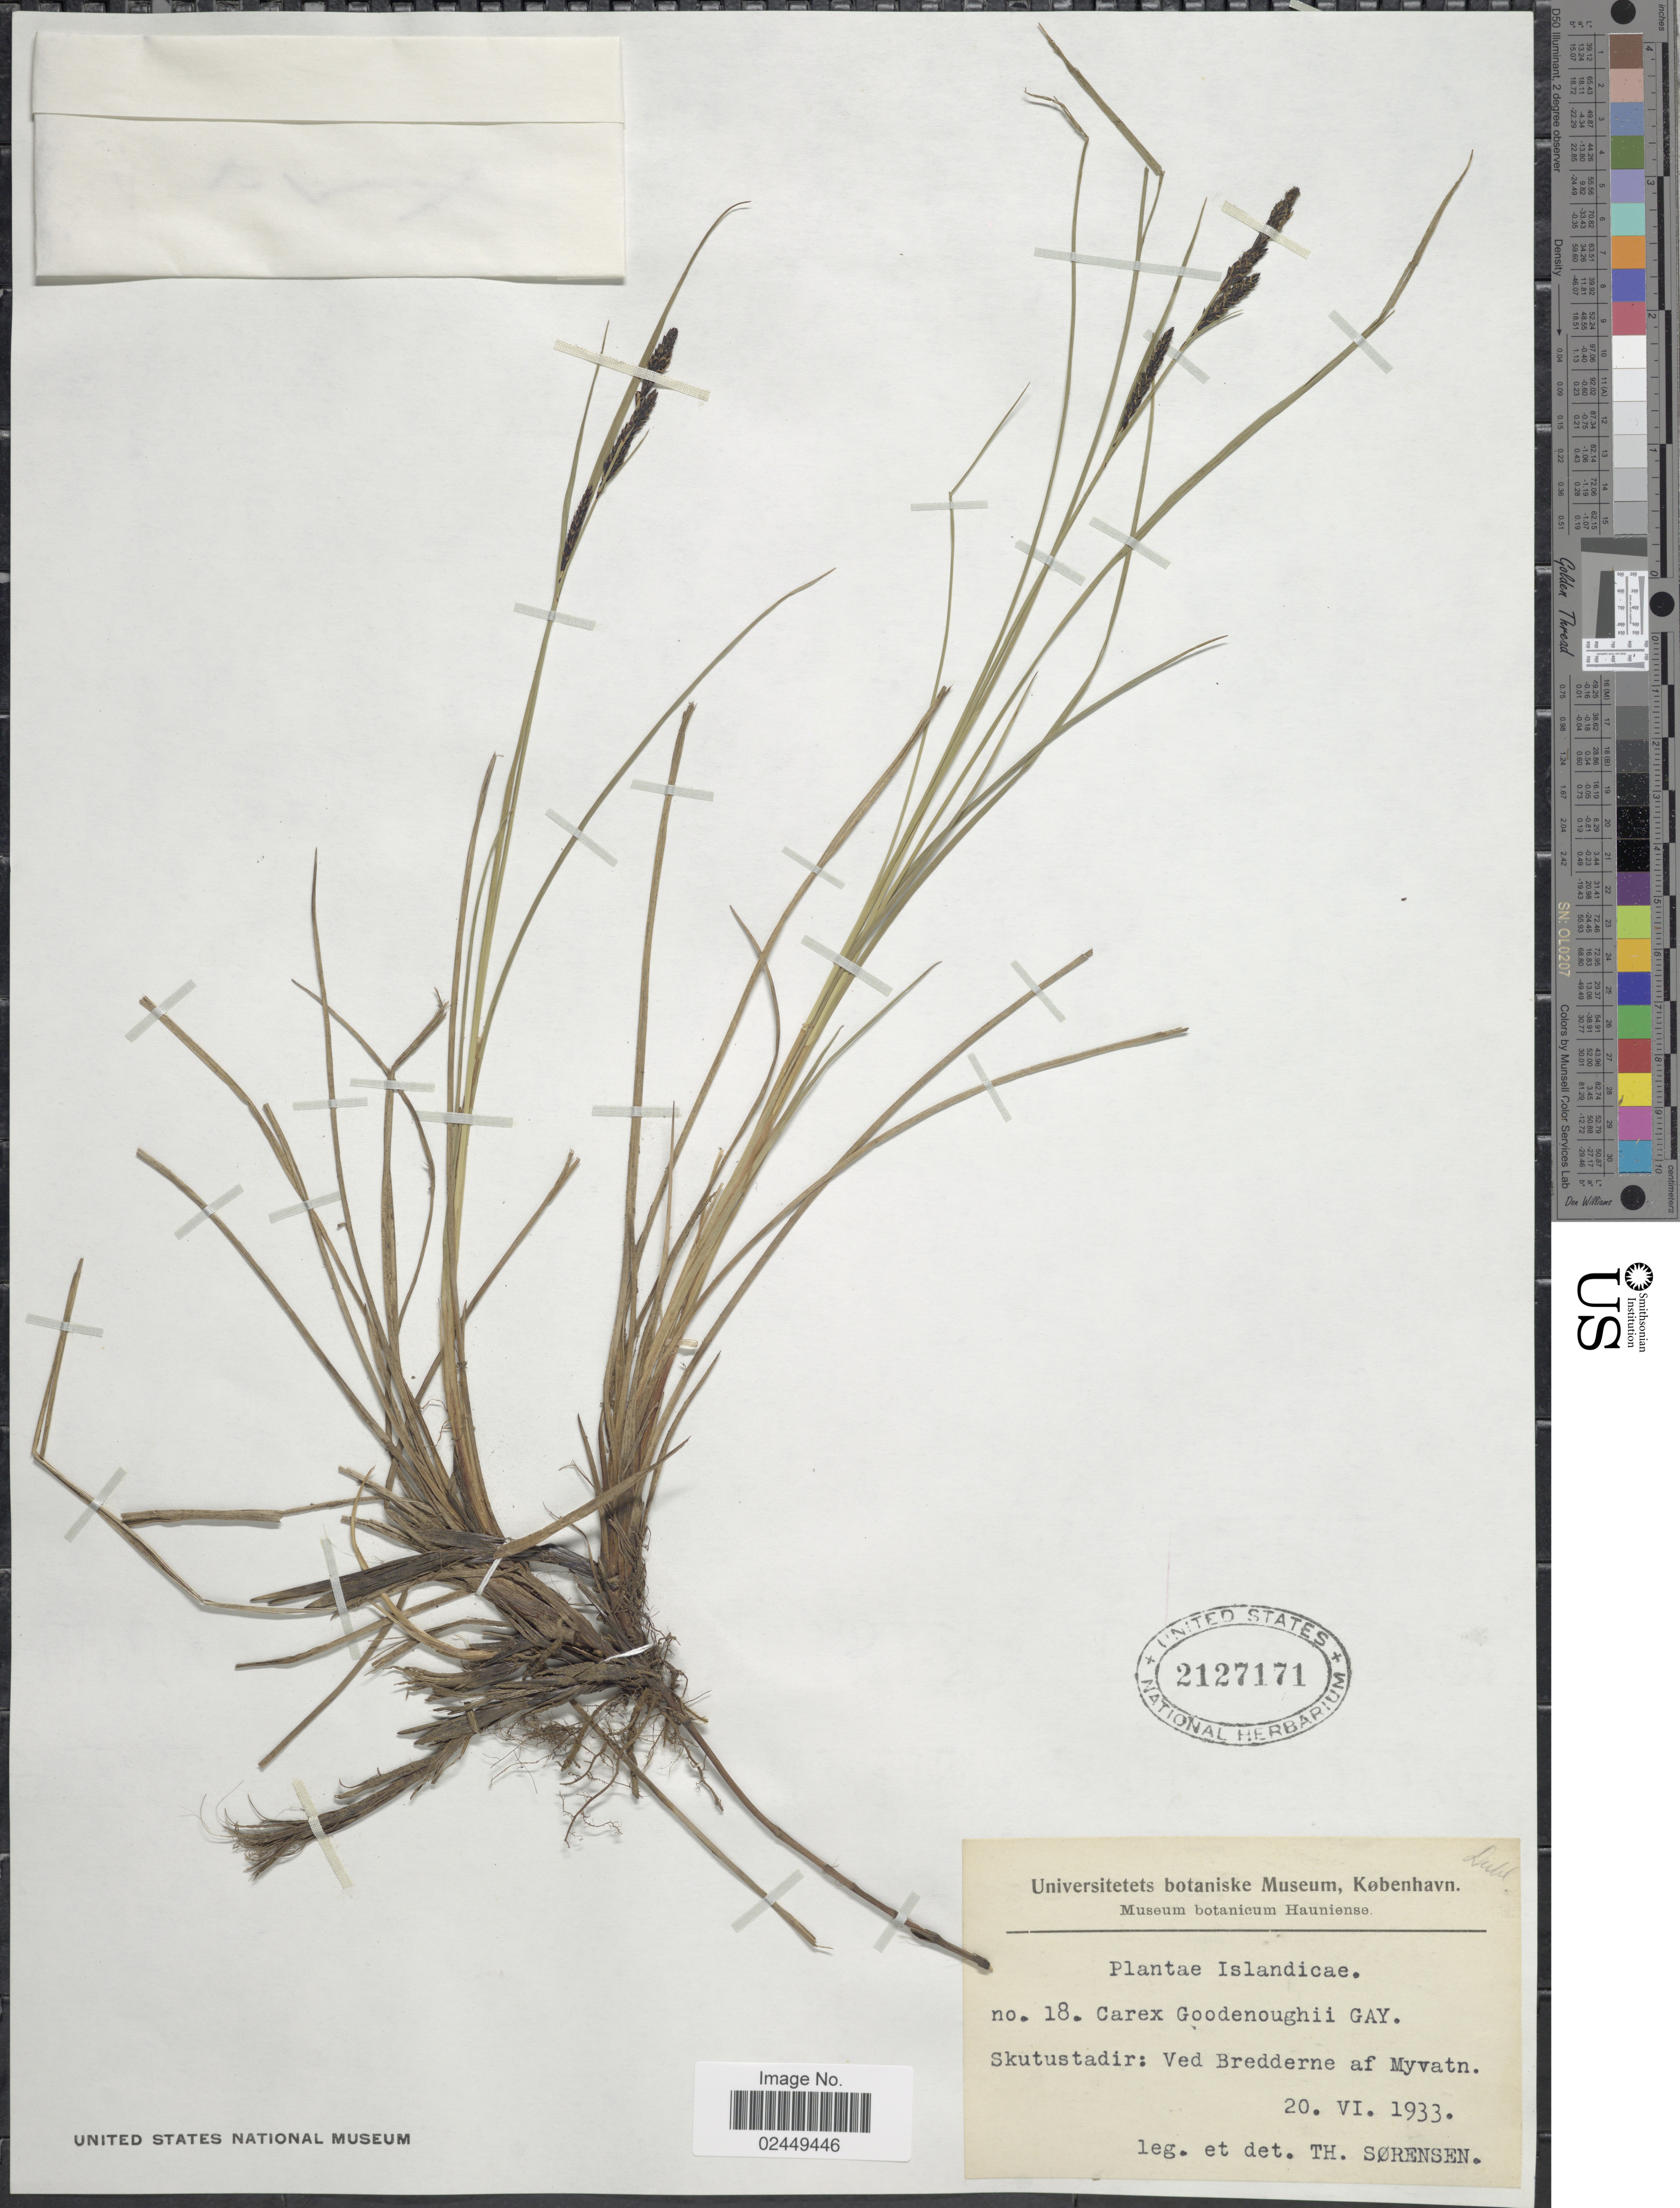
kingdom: Plantae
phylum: Tracheophyta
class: Liliopsida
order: Poales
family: Cyperaceae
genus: Carex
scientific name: Carex nigra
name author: (L.) Reichard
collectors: T. Sorensen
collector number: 18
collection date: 1933-06-20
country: Iceland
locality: Skutustafir: Ved Bredderne af Myvatn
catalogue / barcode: US 2127171